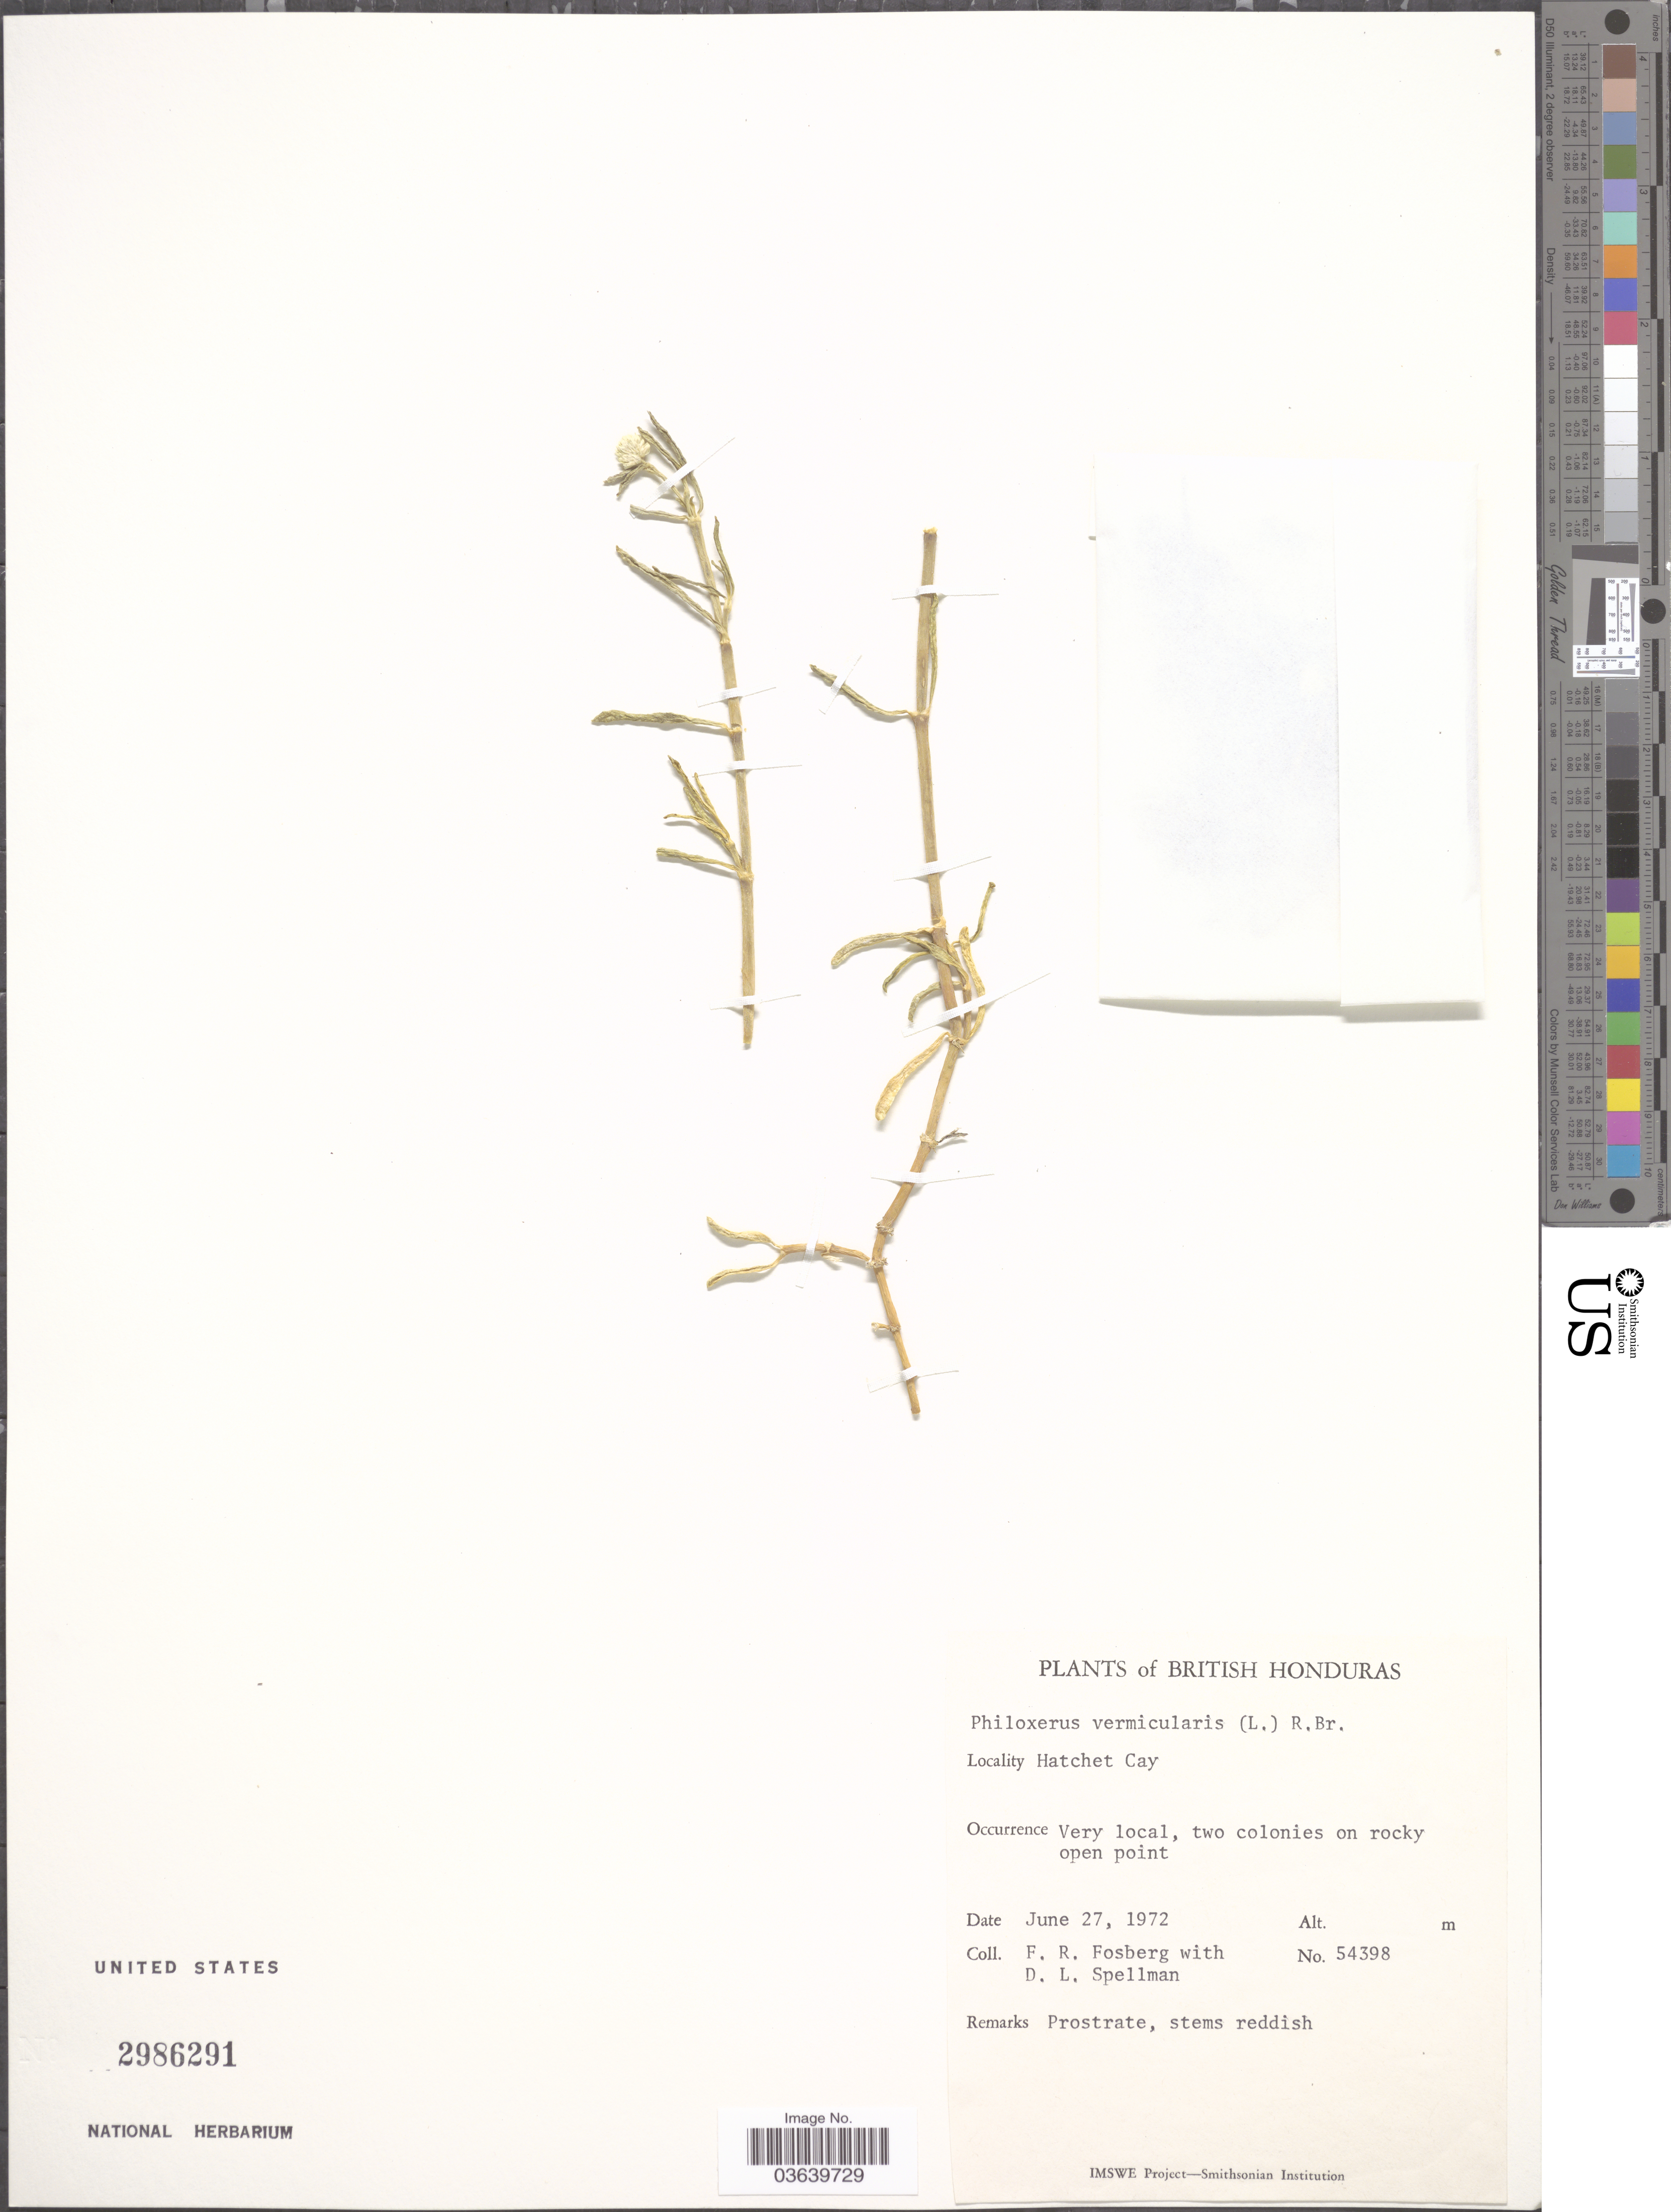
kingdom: Plantae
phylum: Tracheophyta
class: Magnoliopsida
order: Caryophyllales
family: Amaranthaceae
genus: Gomphrena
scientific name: Gomphrena vermicularis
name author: L.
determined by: Strong, Mark T., (BOT), Smithsonian Institution - National Museum of Natural History (UNITED STATES)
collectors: F. R. Fosberg & D. L. Spellman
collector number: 54398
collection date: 1972-06-27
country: Belize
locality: British Honduras. Hatchet Cay.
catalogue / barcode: US 2986291